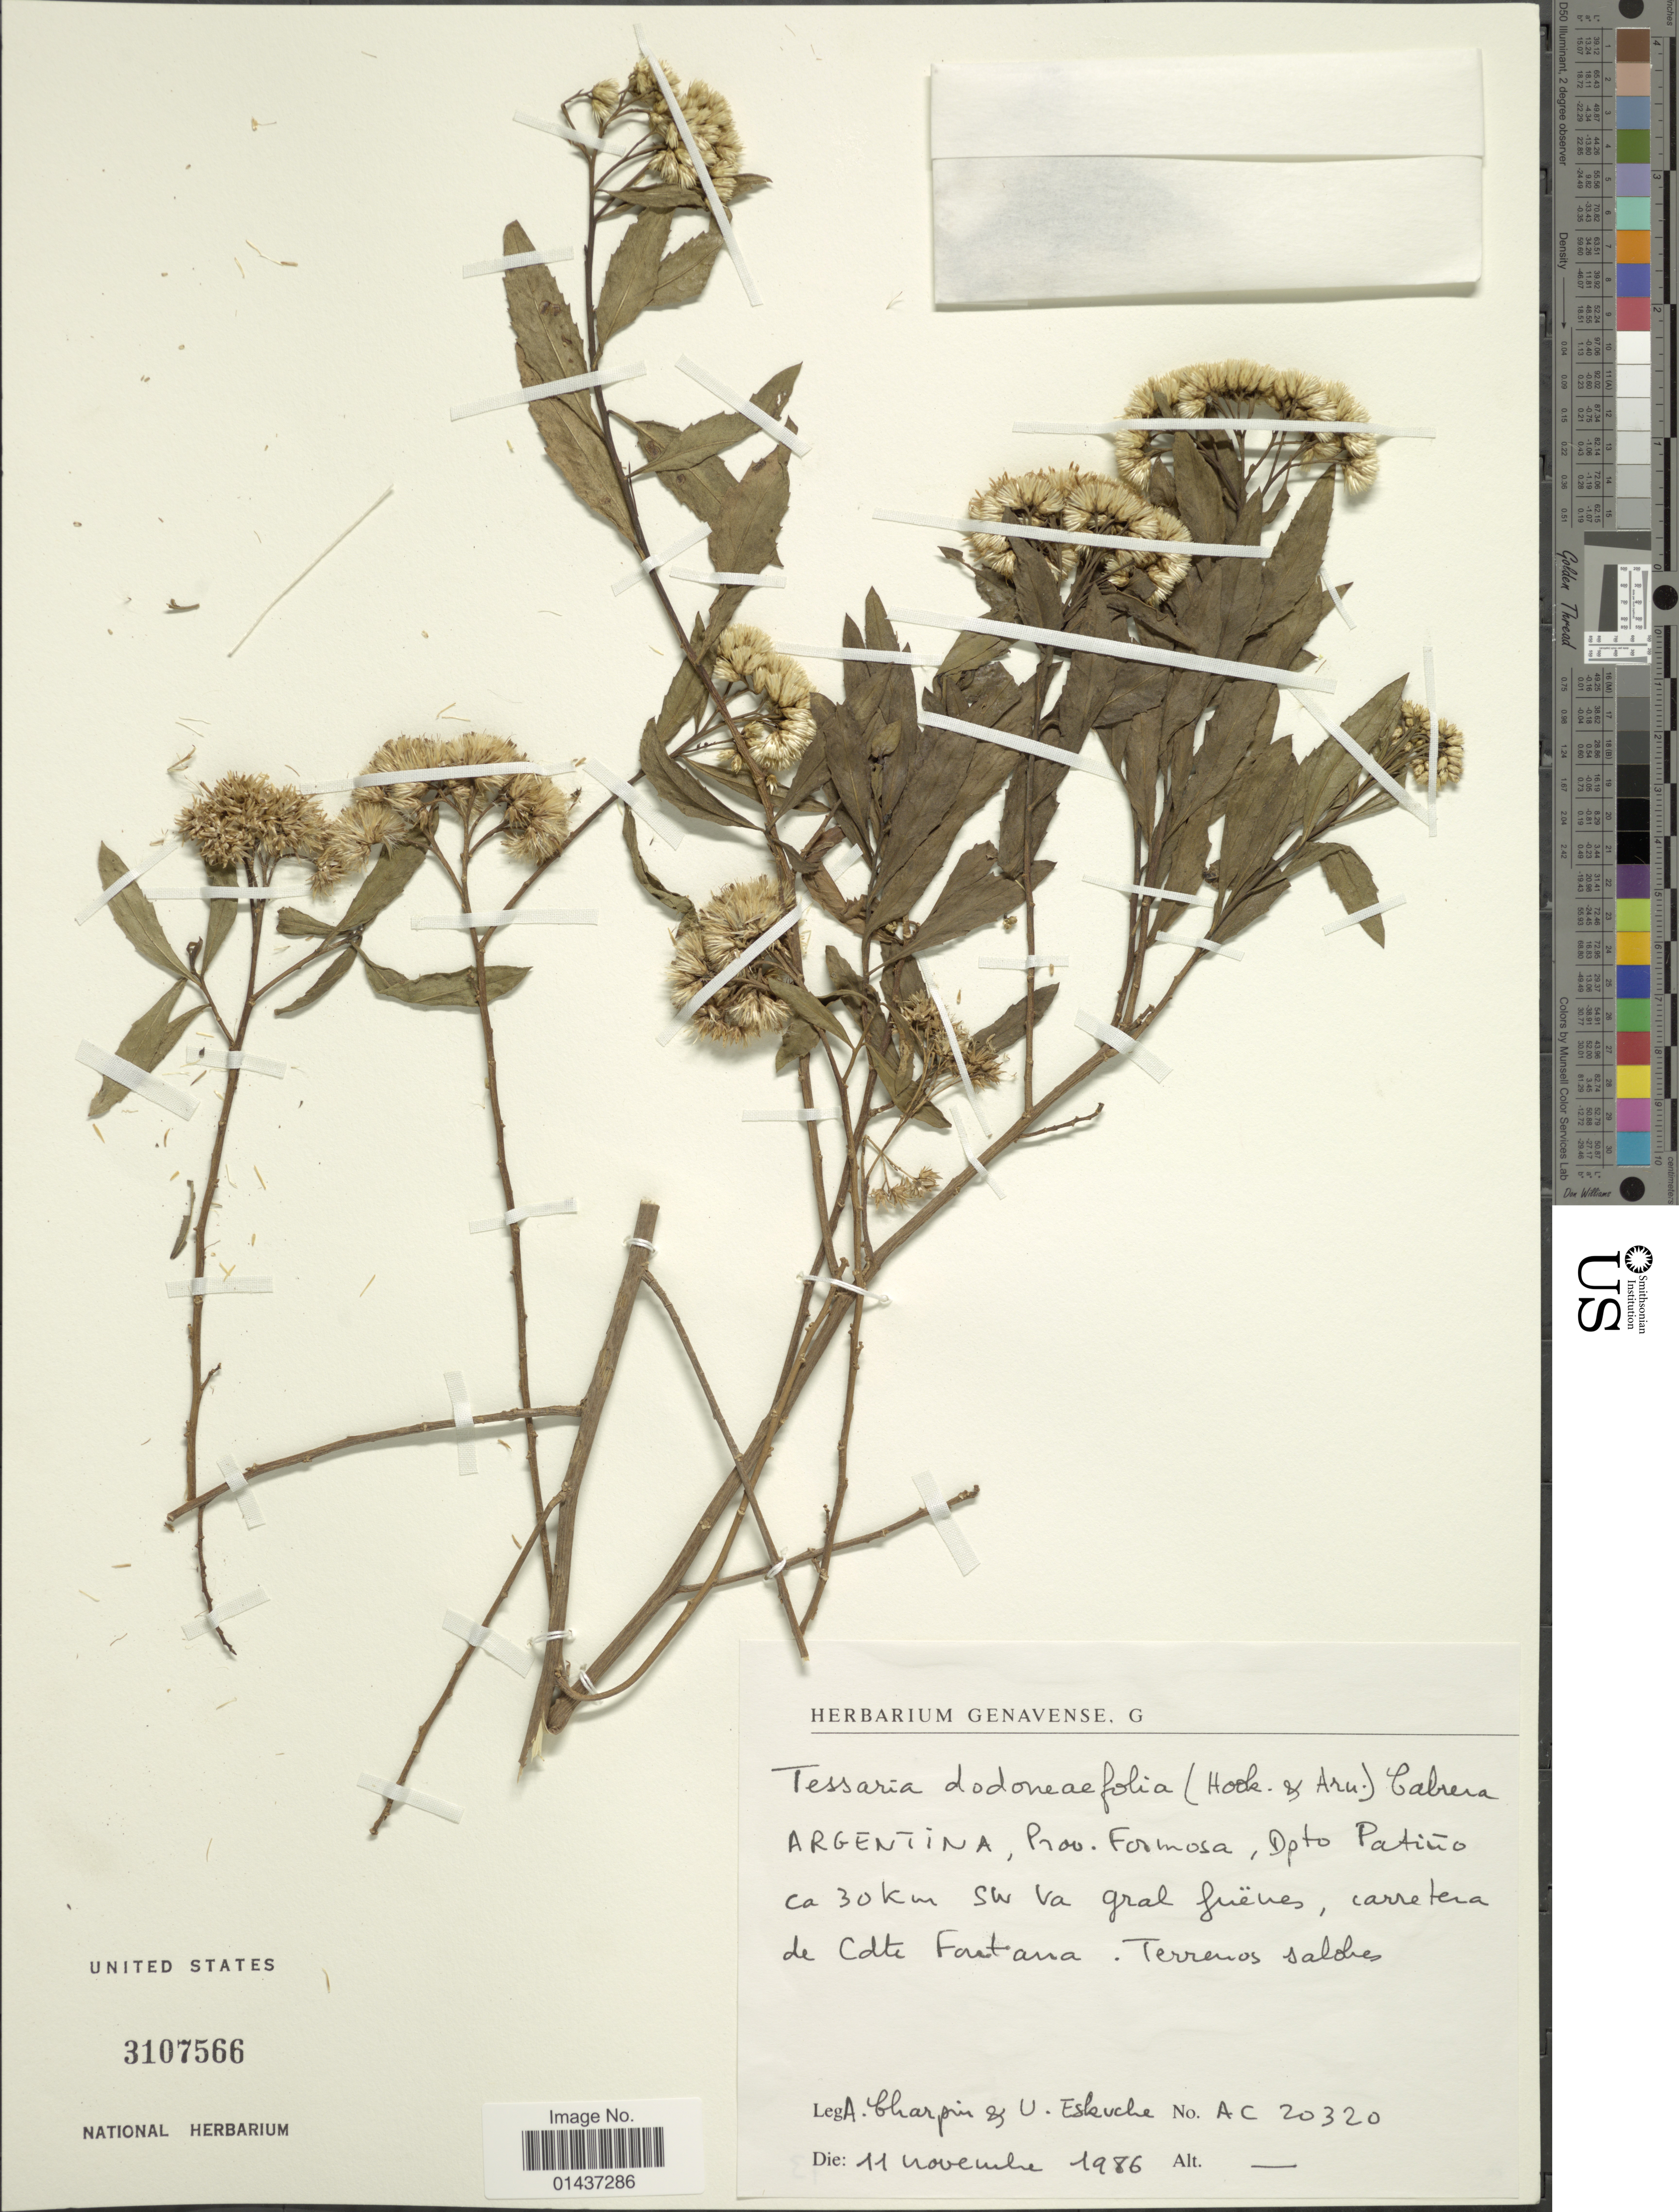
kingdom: Plantae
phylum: Tracheophyta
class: Magnoliopsida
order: Asterales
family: Asteraceae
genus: Tessaria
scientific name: Tessaria dodoneifolia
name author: (Hook. & Arn.) Cabrera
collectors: A. Charpin & U. Eskuche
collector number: AC 20320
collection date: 1986-11-11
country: Argentina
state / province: Formosa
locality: Dpro Patiño ca. 30 Km SW Va gral fuënes, carretera de Cdte Fontana.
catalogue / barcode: US 3107566